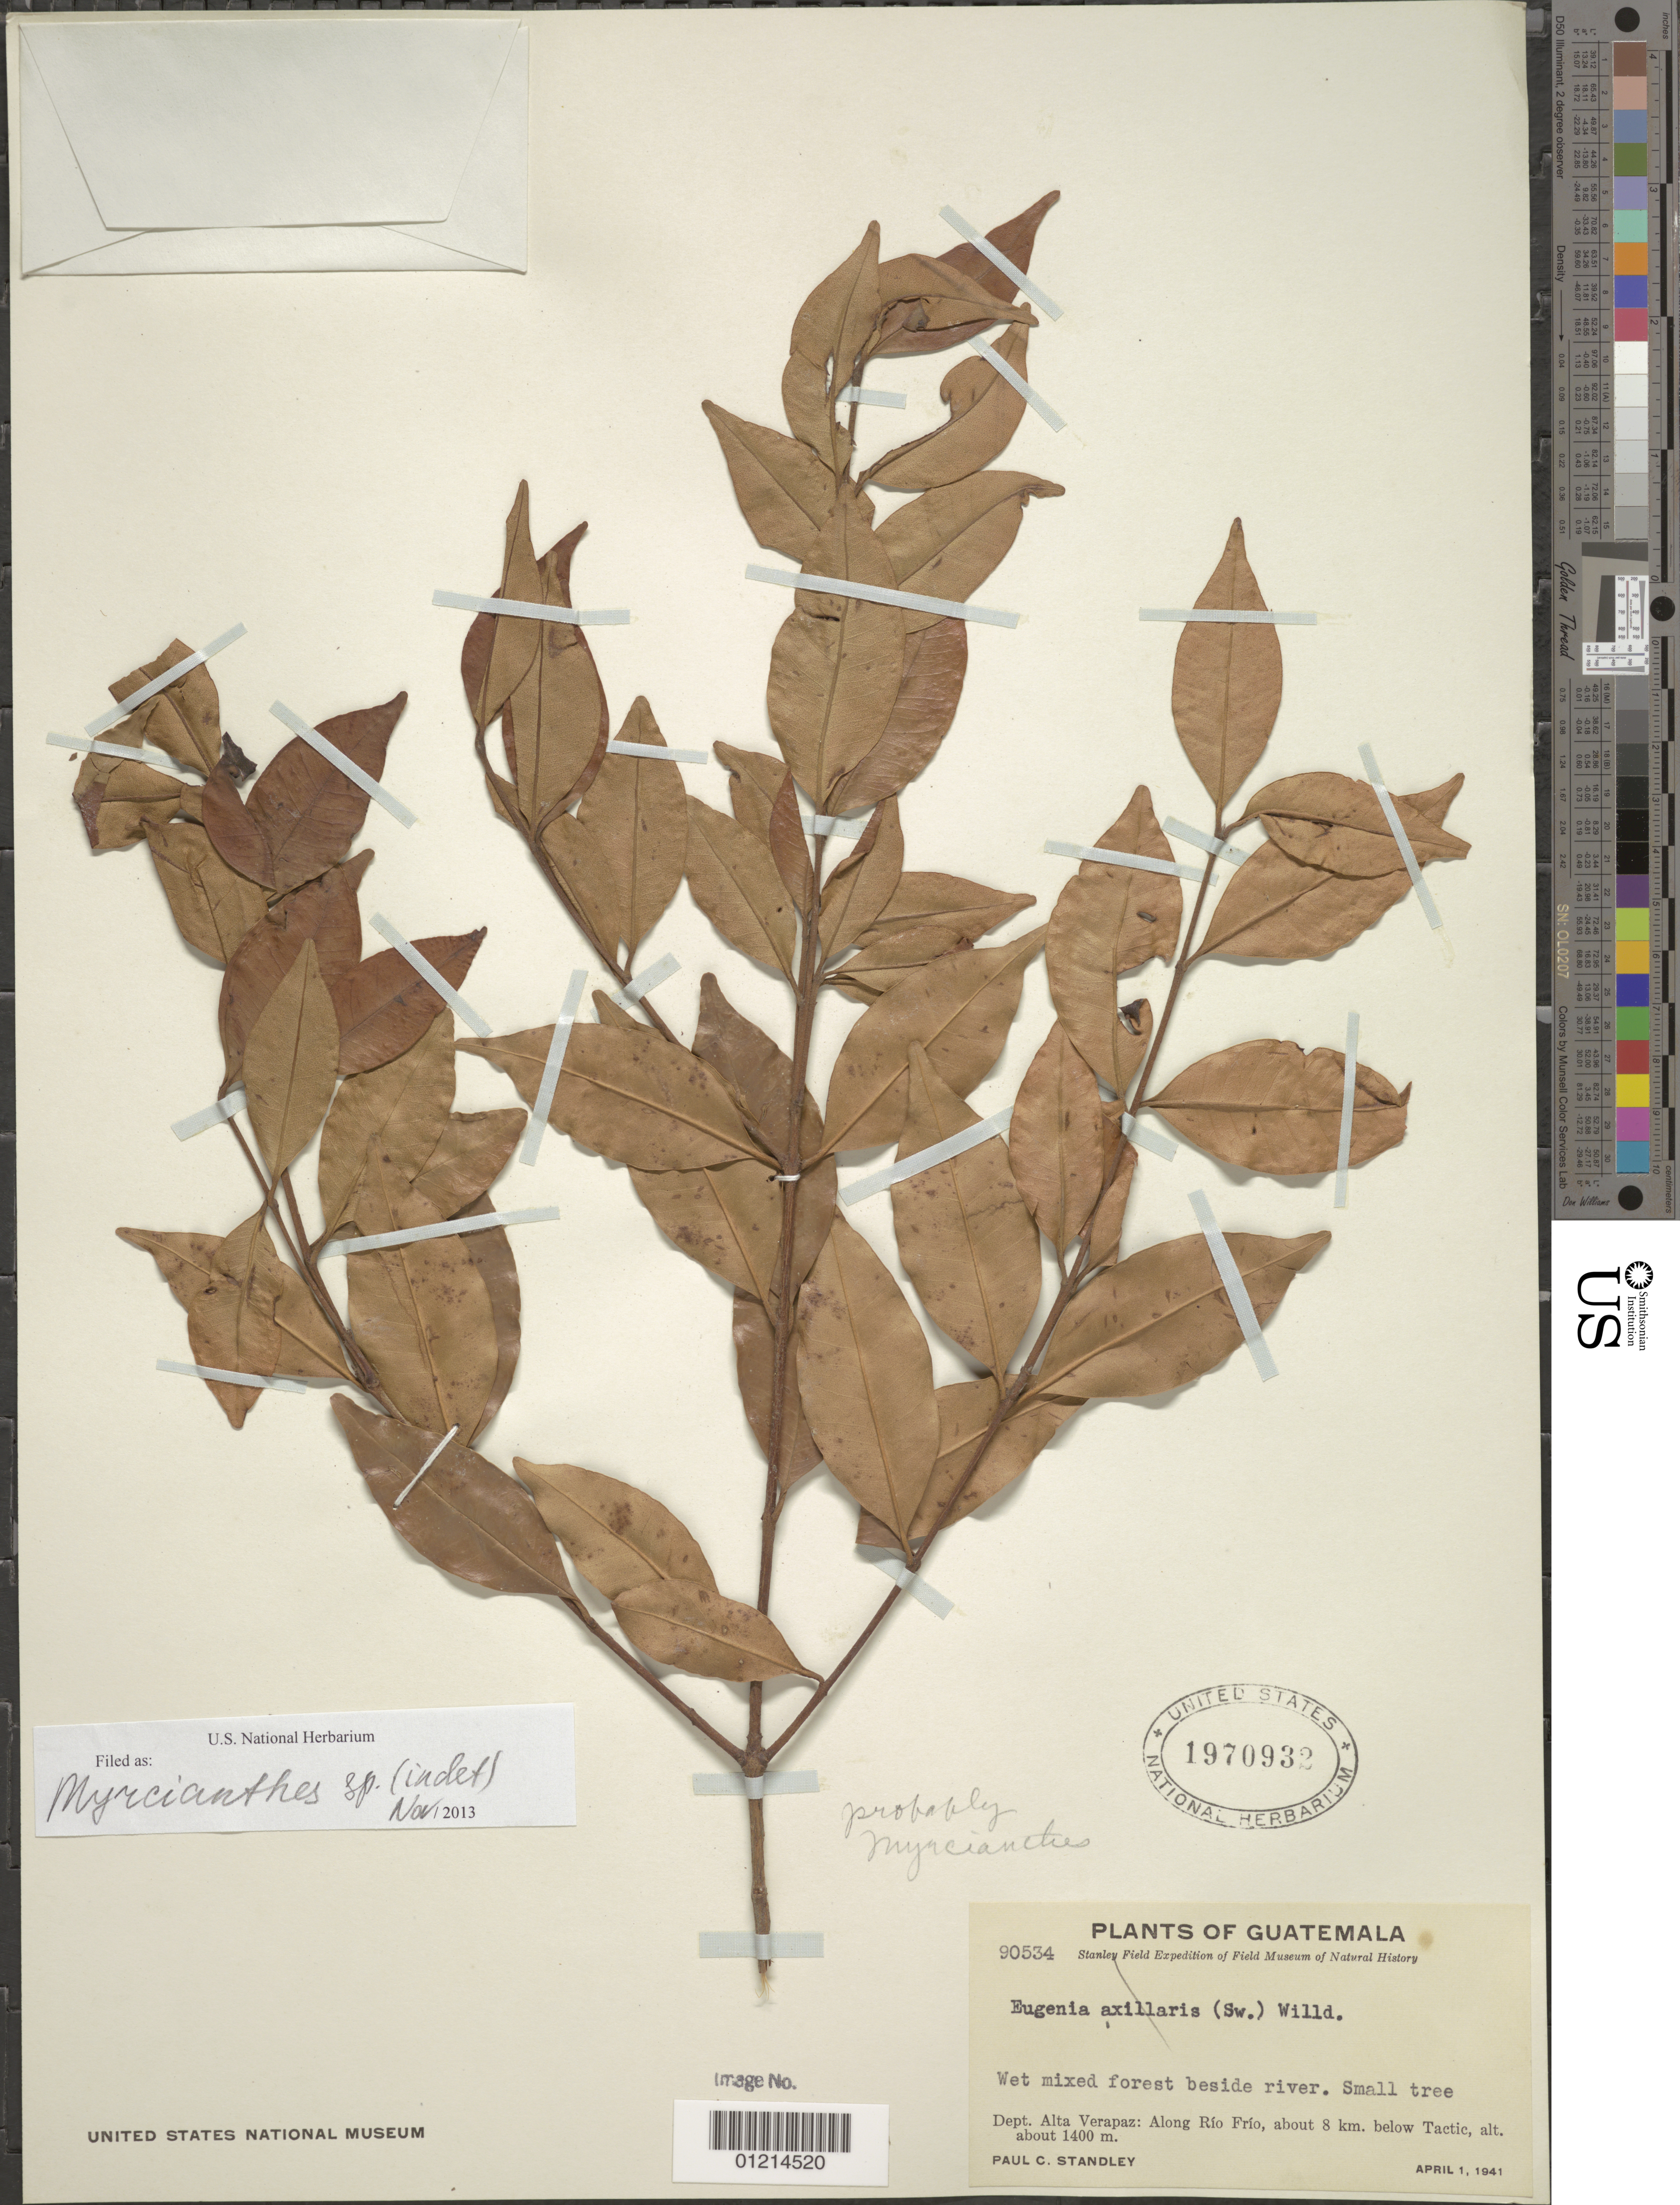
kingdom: Plantae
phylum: Tracheophyta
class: Magnoliopsida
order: Myrtales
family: Myrtaceae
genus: Myrcianthes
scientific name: Myrcianthes sp.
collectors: P. C. Standley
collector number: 90534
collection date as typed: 01 Apr 1941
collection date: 1941-04-01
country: Guatemala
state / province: Alta Verapaz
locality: Rio Frio, 8 km below Tactic.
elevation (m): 1400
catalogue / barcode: US 1970932